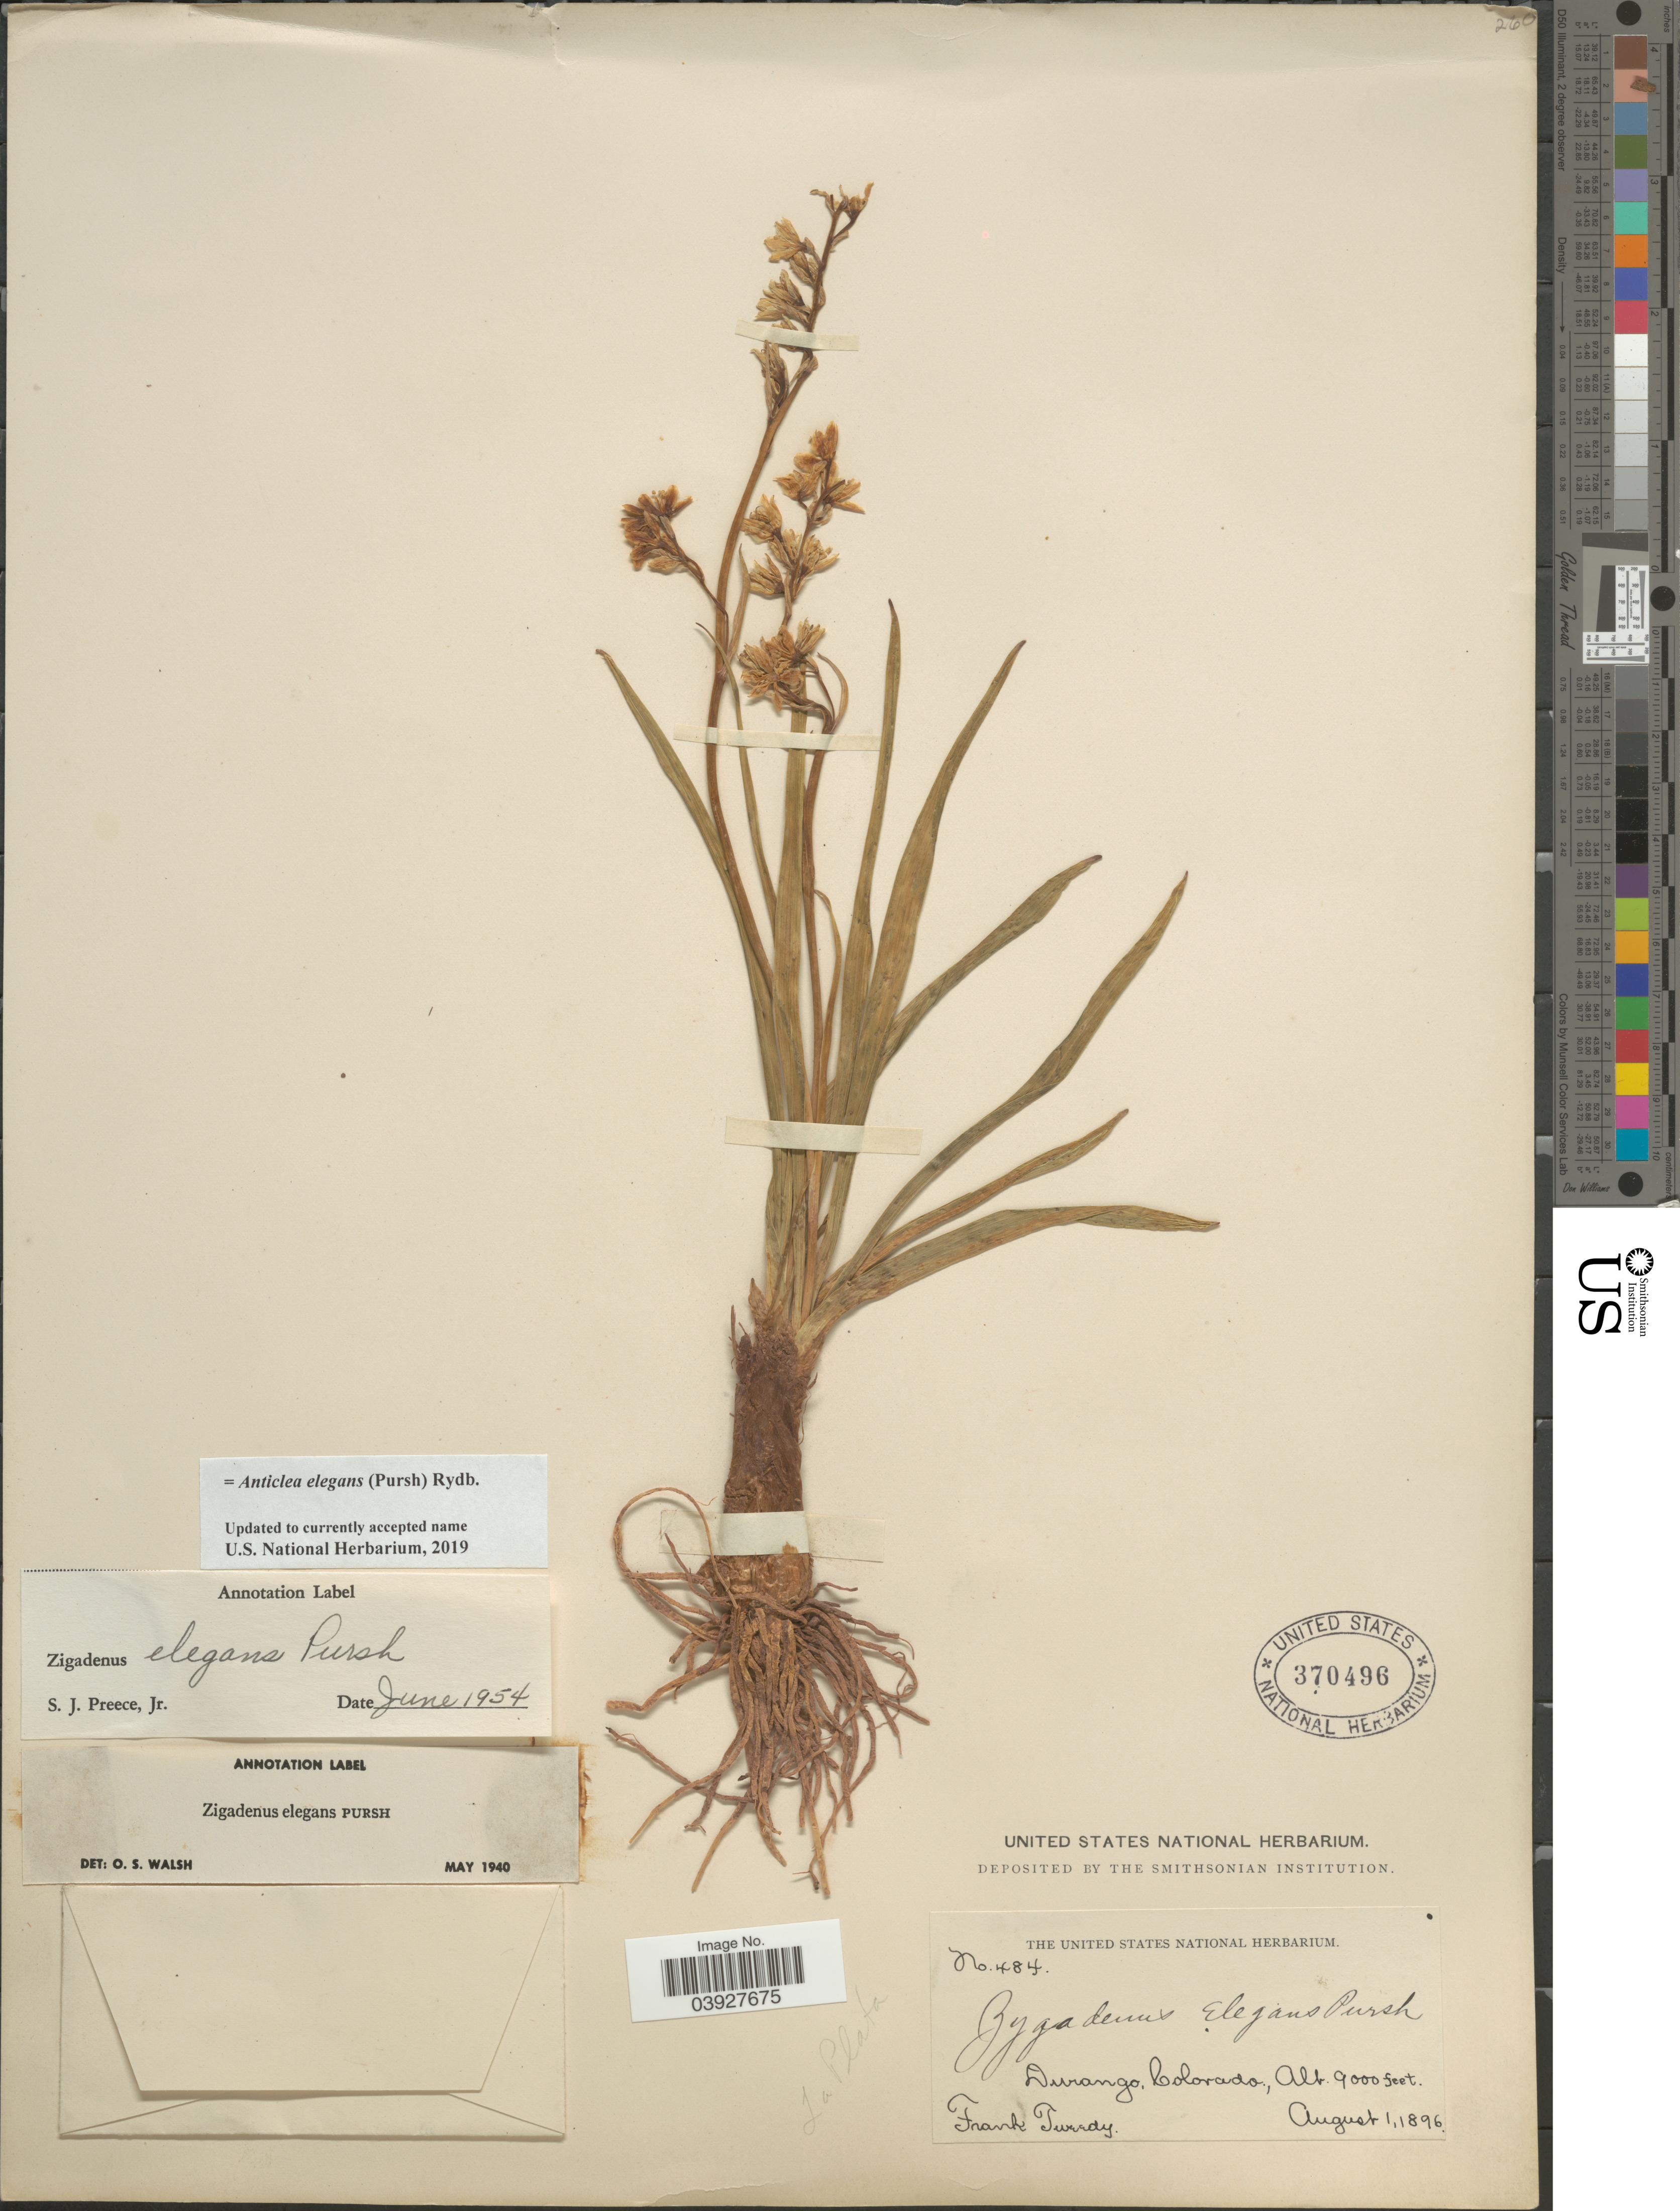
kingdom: Plantae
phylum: Tracheophyta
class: Liliopsida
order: Liliales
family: Melanthiaceae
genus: Anticlea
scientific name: Anticlea elegans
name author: (Pursh) Rydb.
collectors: F. Tweedy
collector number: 484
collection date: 1896-08-01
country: United States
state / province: Colorado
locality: Durango.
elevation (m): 2743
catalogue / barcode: US 370496